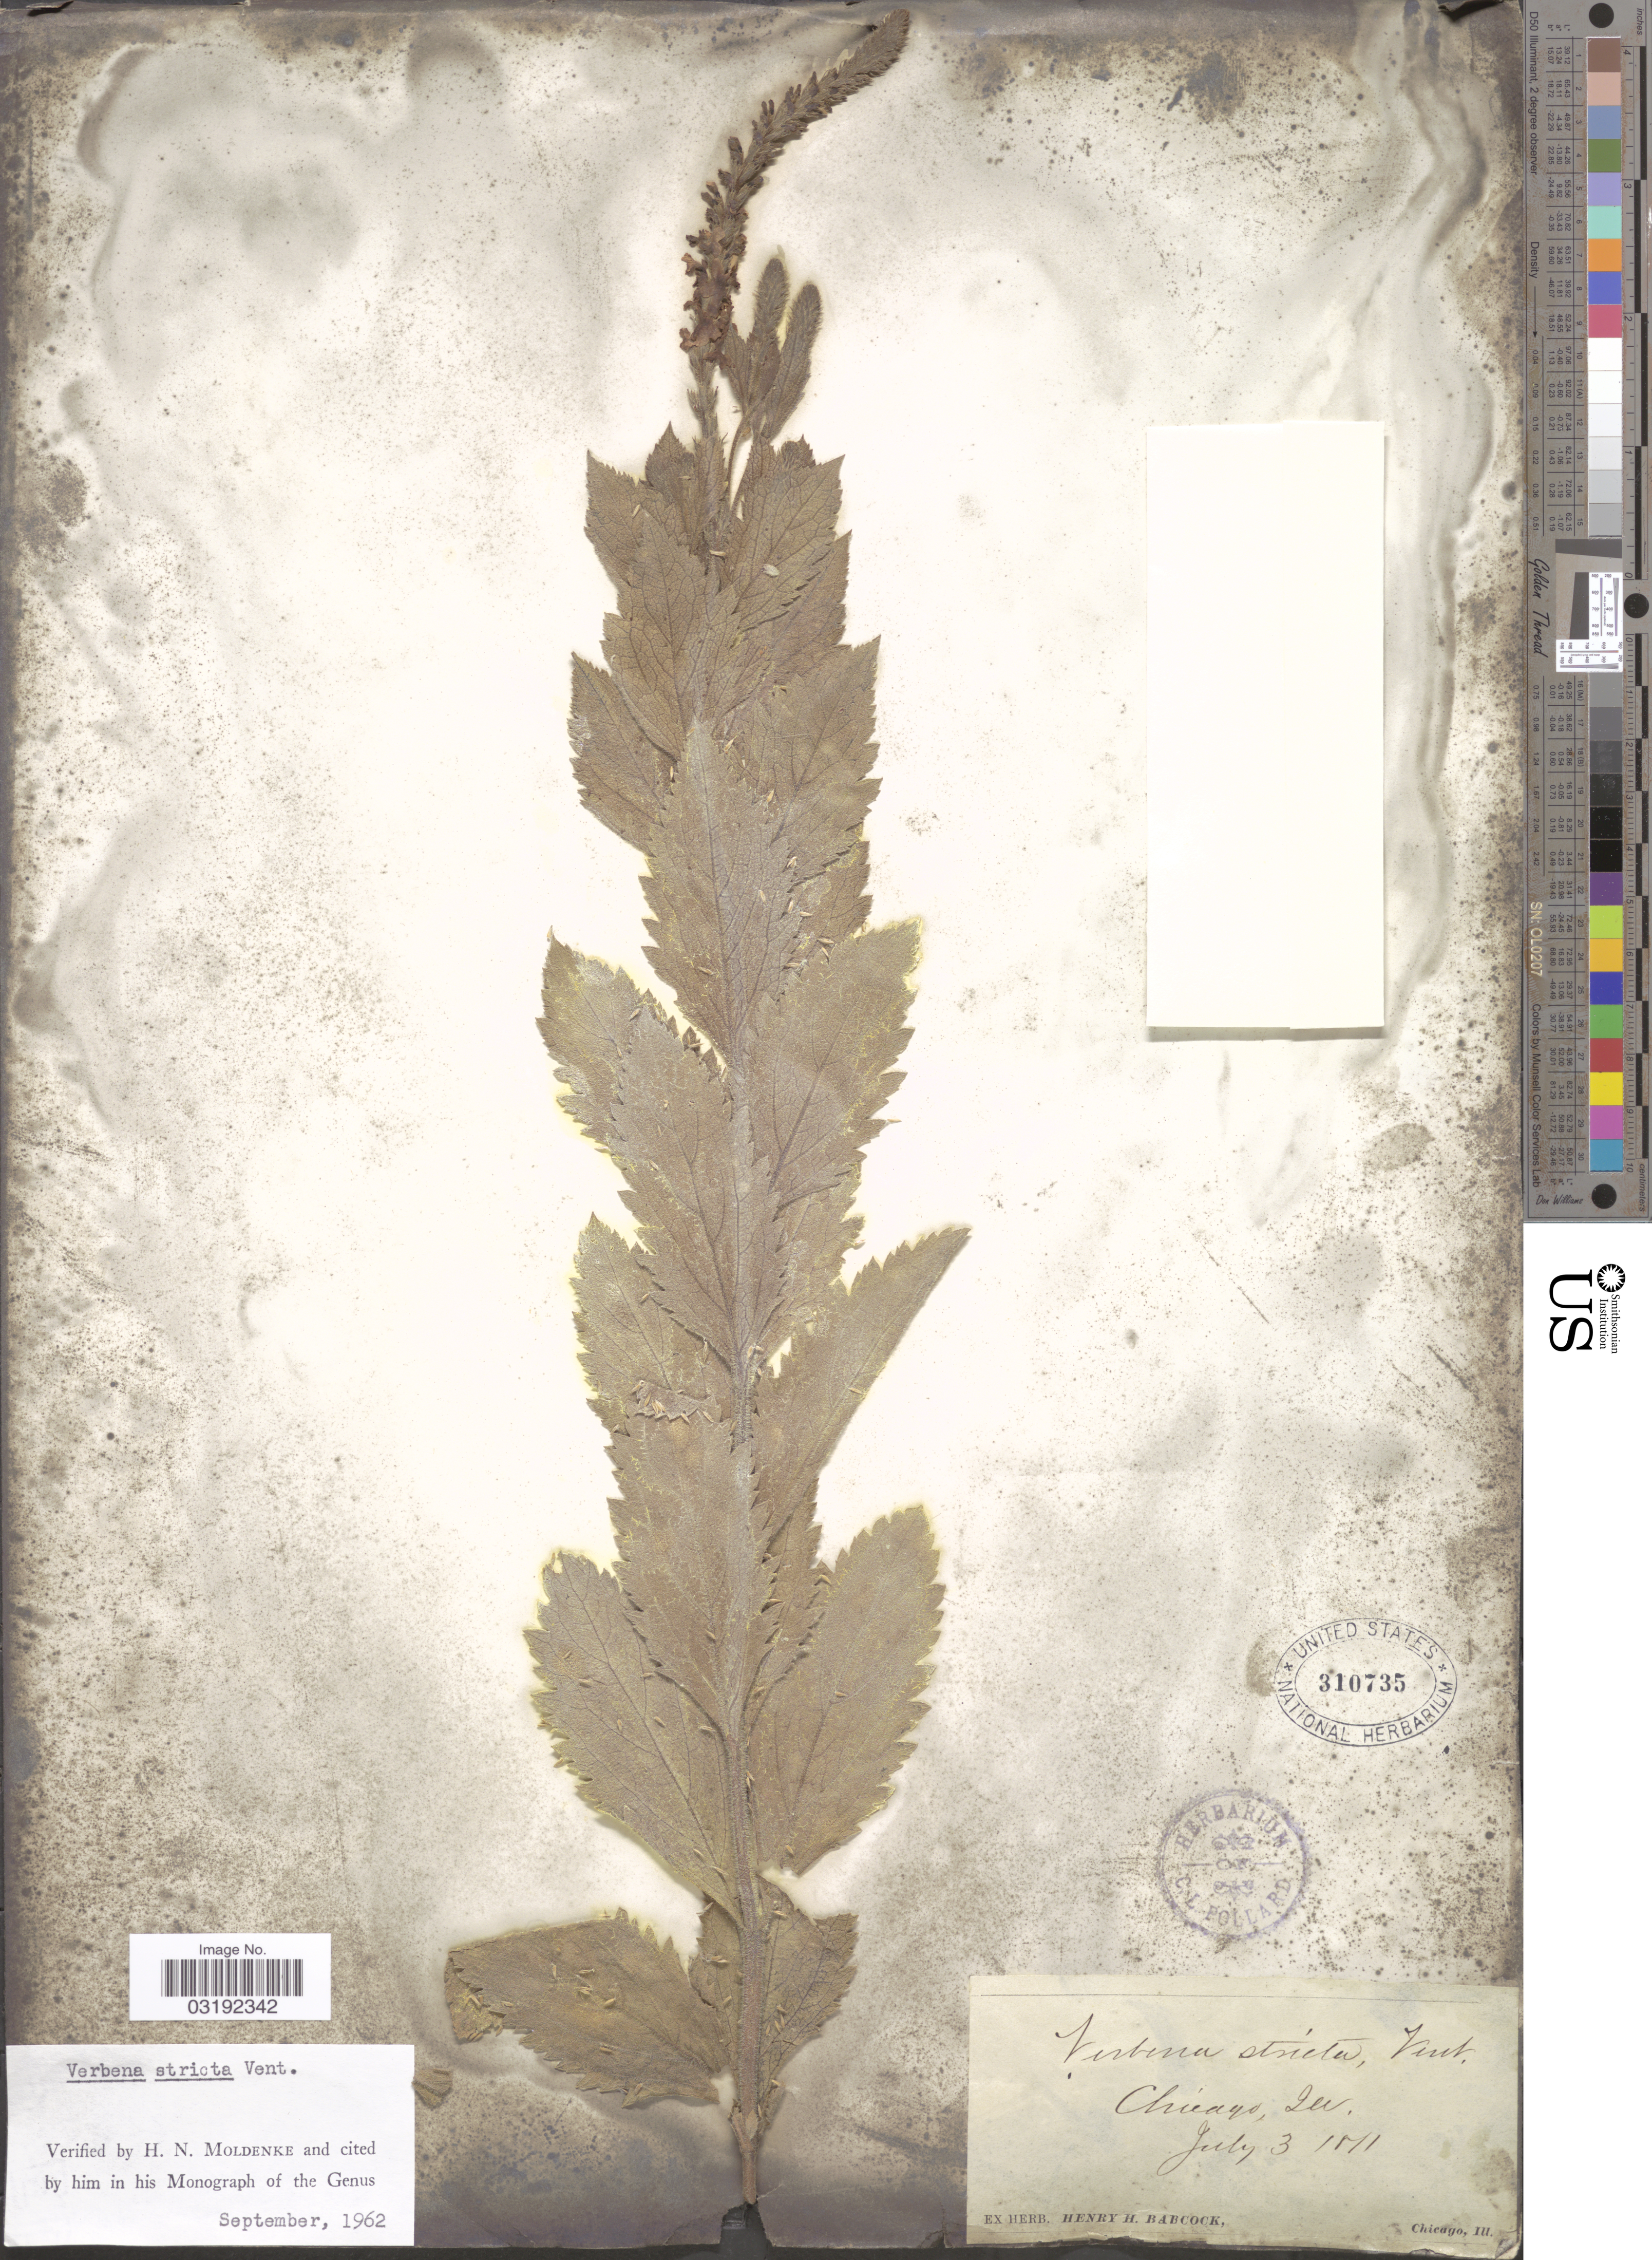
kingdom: Plantae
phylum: Tracheophyta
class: Magnoliopsida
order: Lamiales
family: Verbenaceae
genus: Verbena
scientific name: Verbena stricta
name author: Vent.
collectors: ex herb. Henry Homes Babcock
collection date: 1811-07-03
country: United States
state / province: Illinois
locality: Chicago.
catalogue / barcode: US 310735